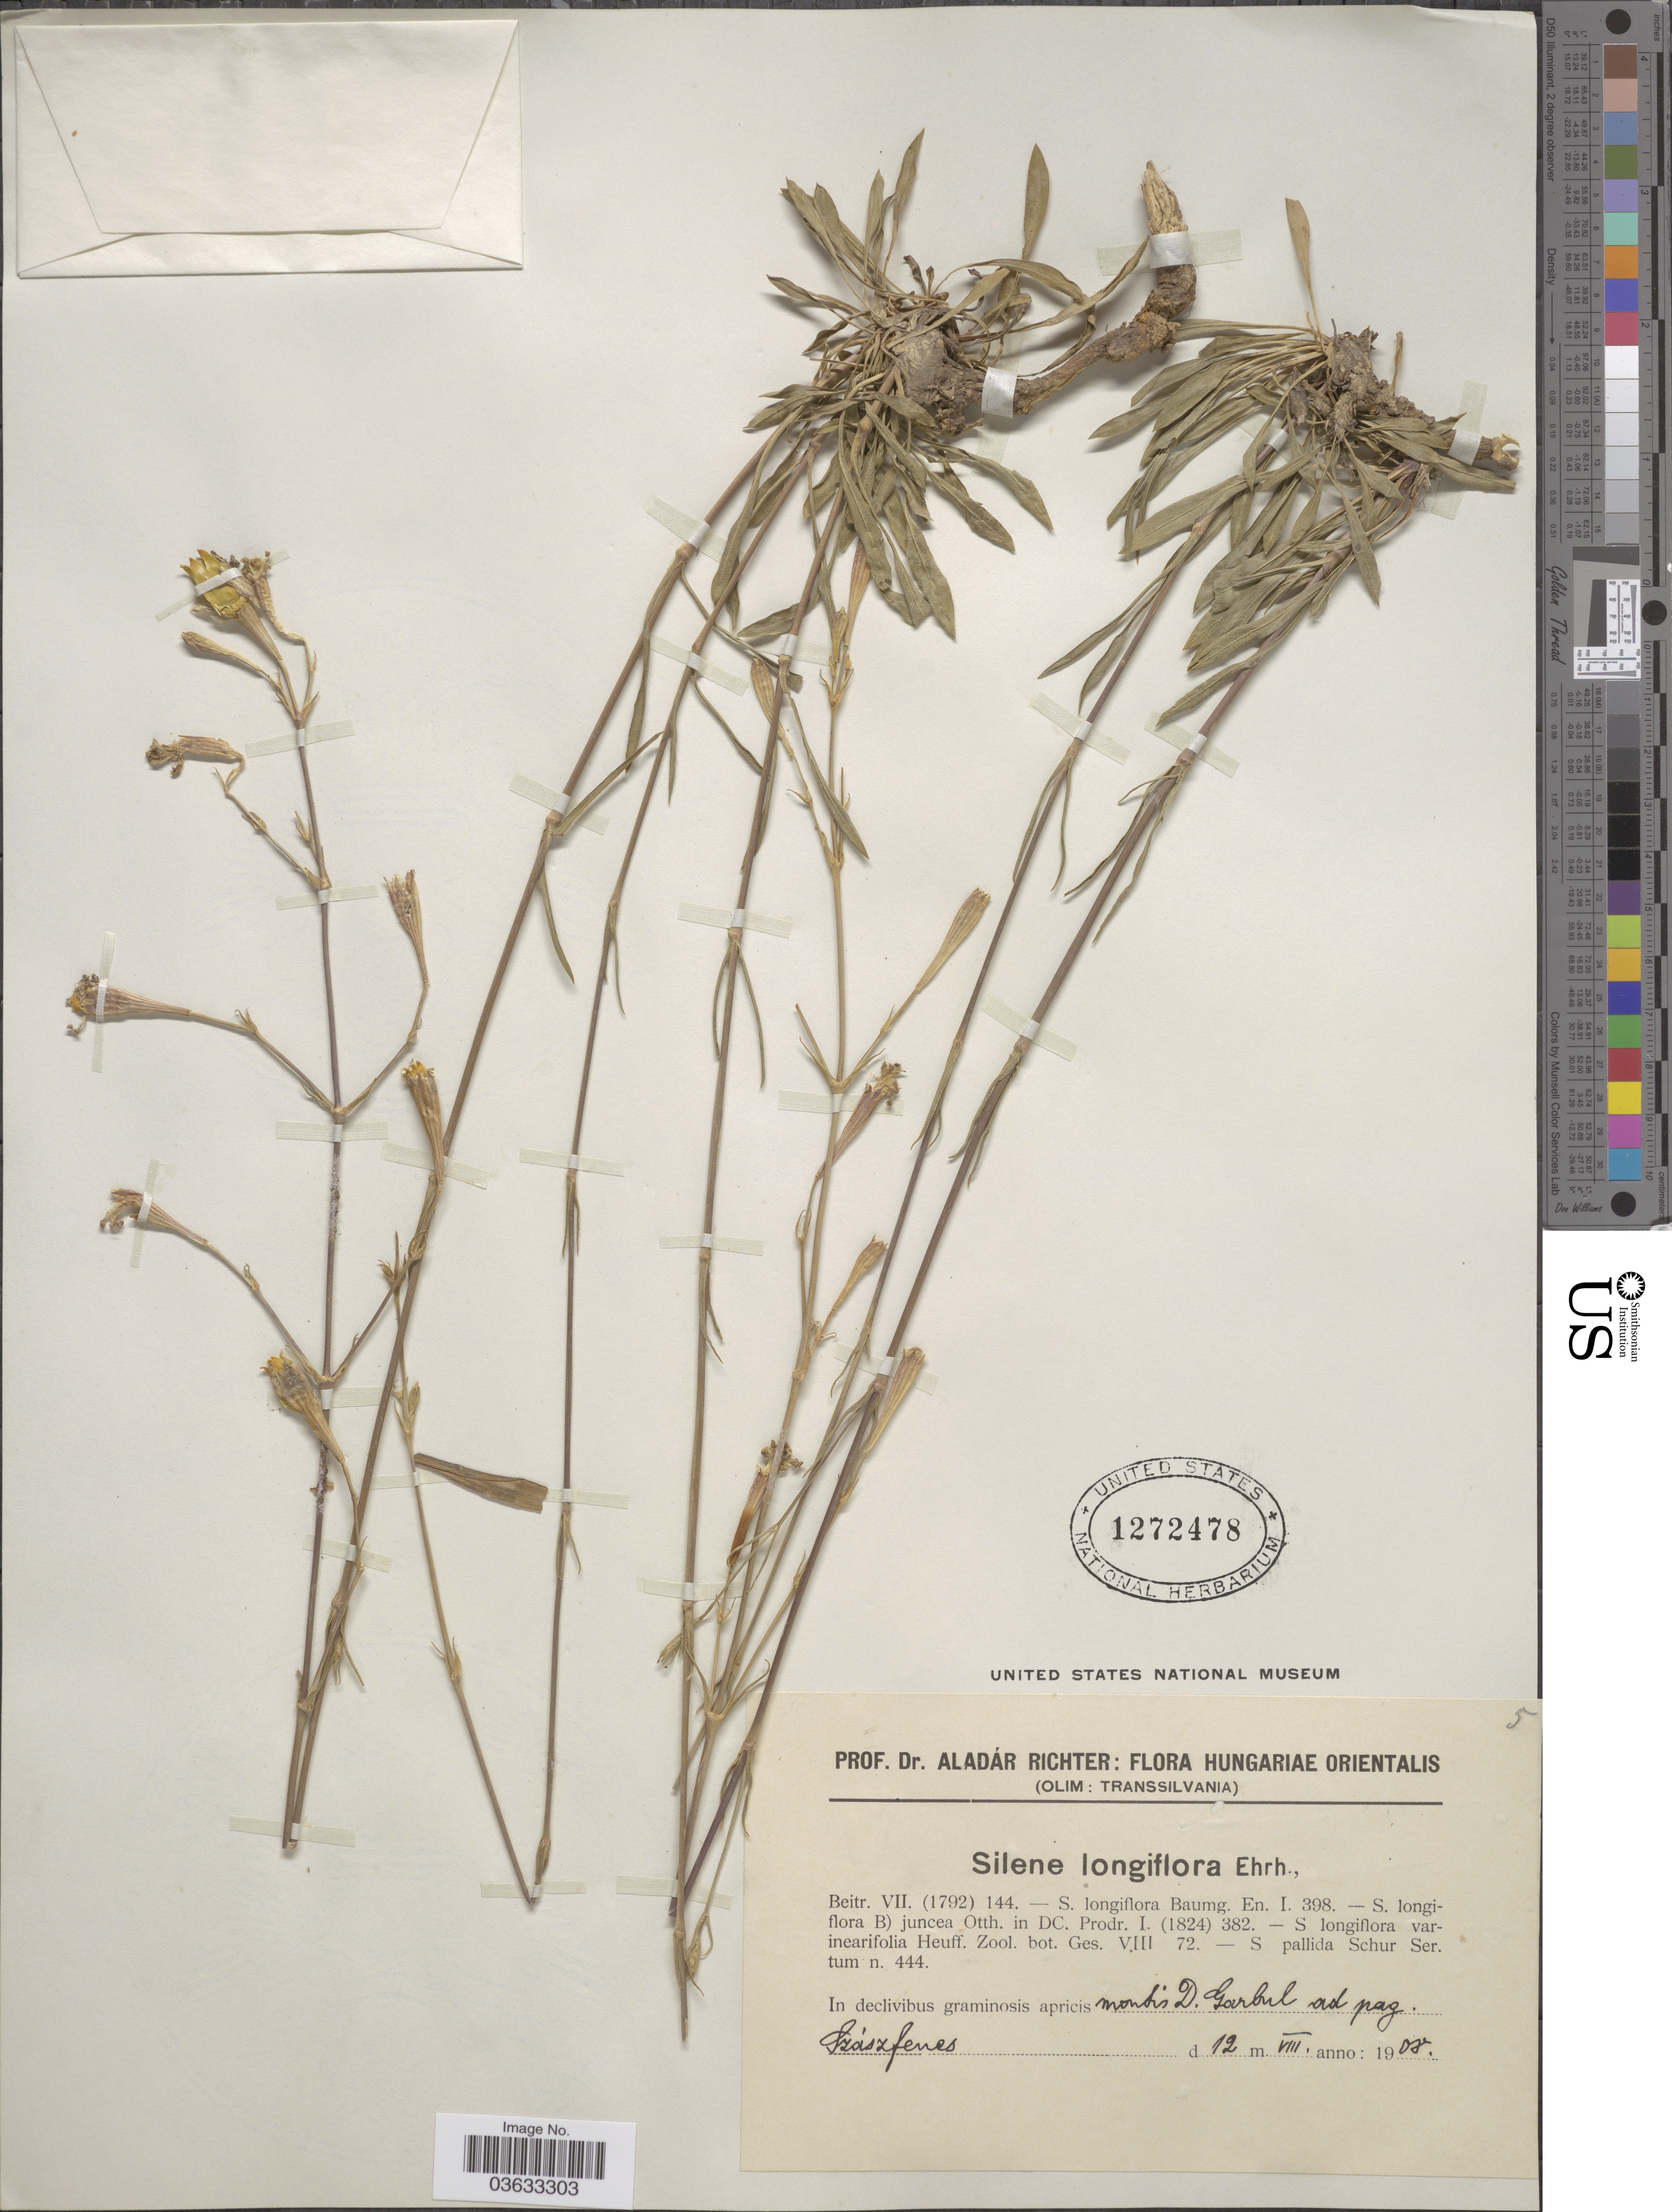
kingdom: Plantae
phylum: Tracheophyta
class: Magnoliopsida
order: Caryophyllales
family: Caryophyllaceae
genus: Silene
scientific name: Silene longiflora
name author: Ehrh.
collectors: A. Richter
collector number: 5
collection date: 1908-08-12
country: Hungary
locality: Hungariae Orientalis. In declivibus graminosis apricis montis D. Garbul ad pag. Szászfenes [interpreted].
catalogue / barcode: US 1272478